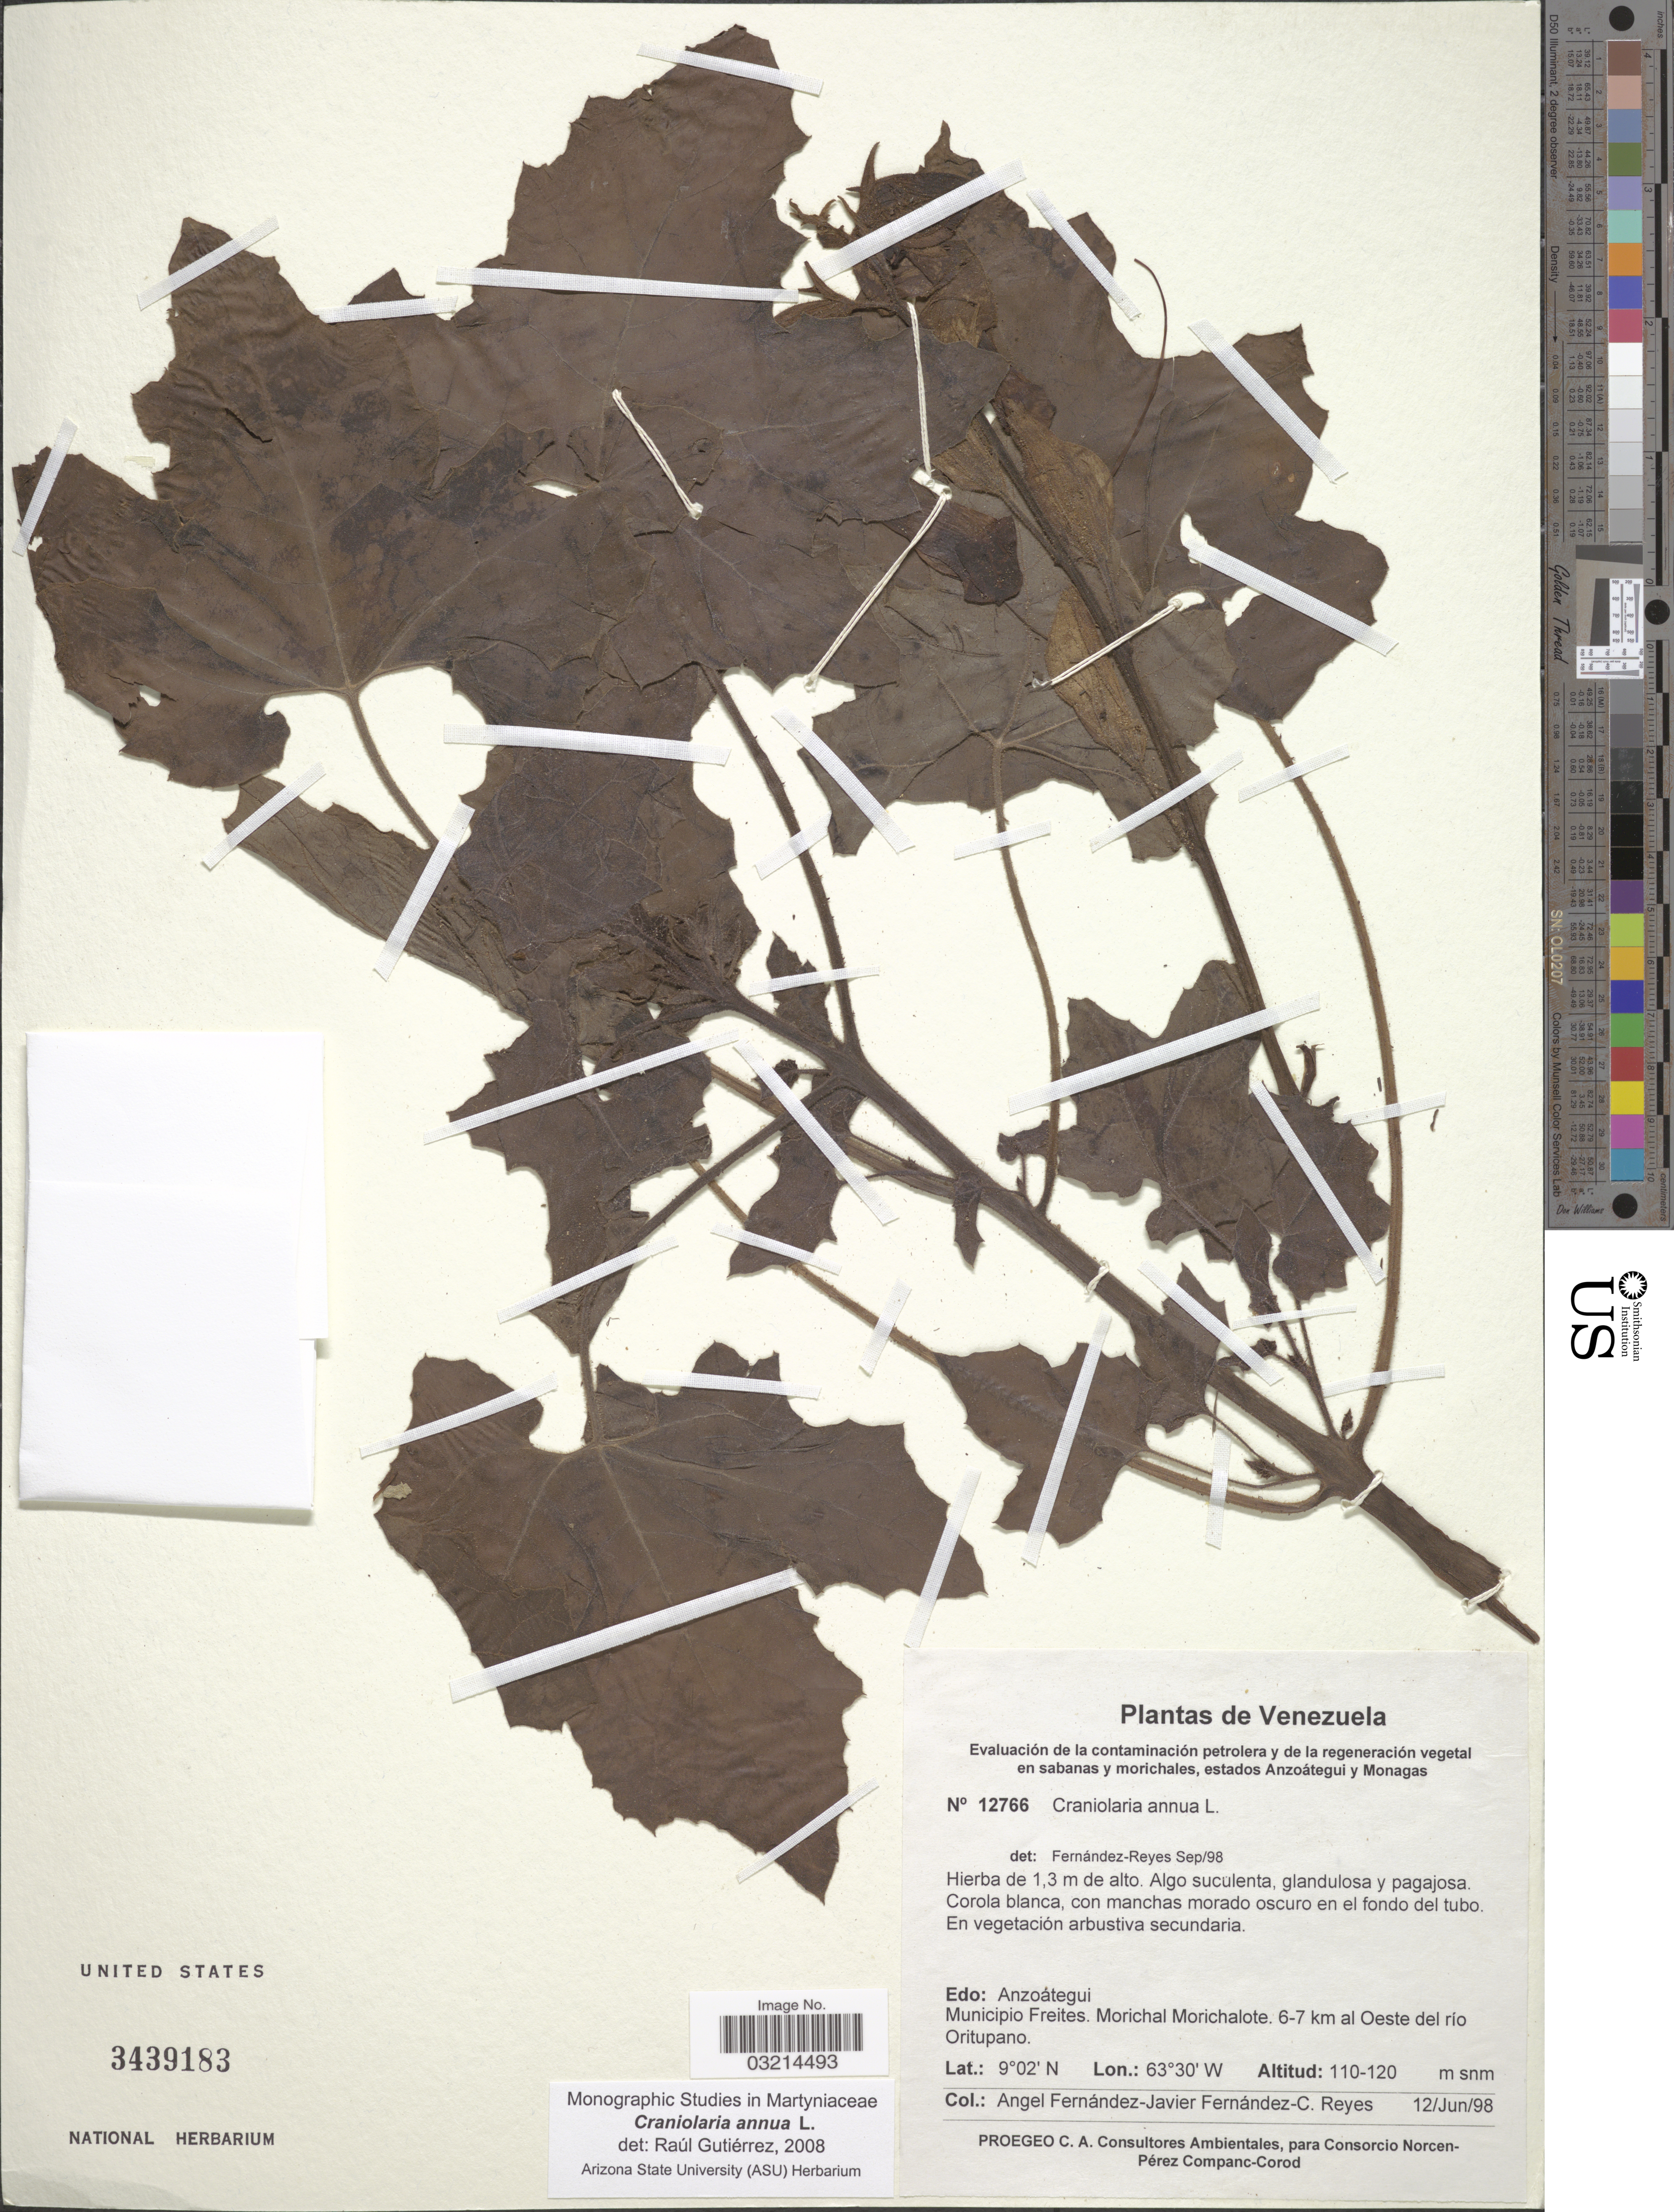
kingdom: Plantae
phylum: Tracheophyta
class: Magnoliopsida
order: Lamiales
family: Martyniaceae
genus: Craniolaria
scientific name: Craniolaria annua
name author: L.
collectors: Á. Fernández, J. Fernández & C. Reyes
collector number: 12766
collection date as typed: Transcribed d/m/y: 12/6/98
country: Venezuela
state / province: Anzoategui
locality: Municipio Freites. Morichal Morichalote. 6-7 km al Oeste del río Oritupano.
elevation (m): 110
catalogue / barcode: US 3439183